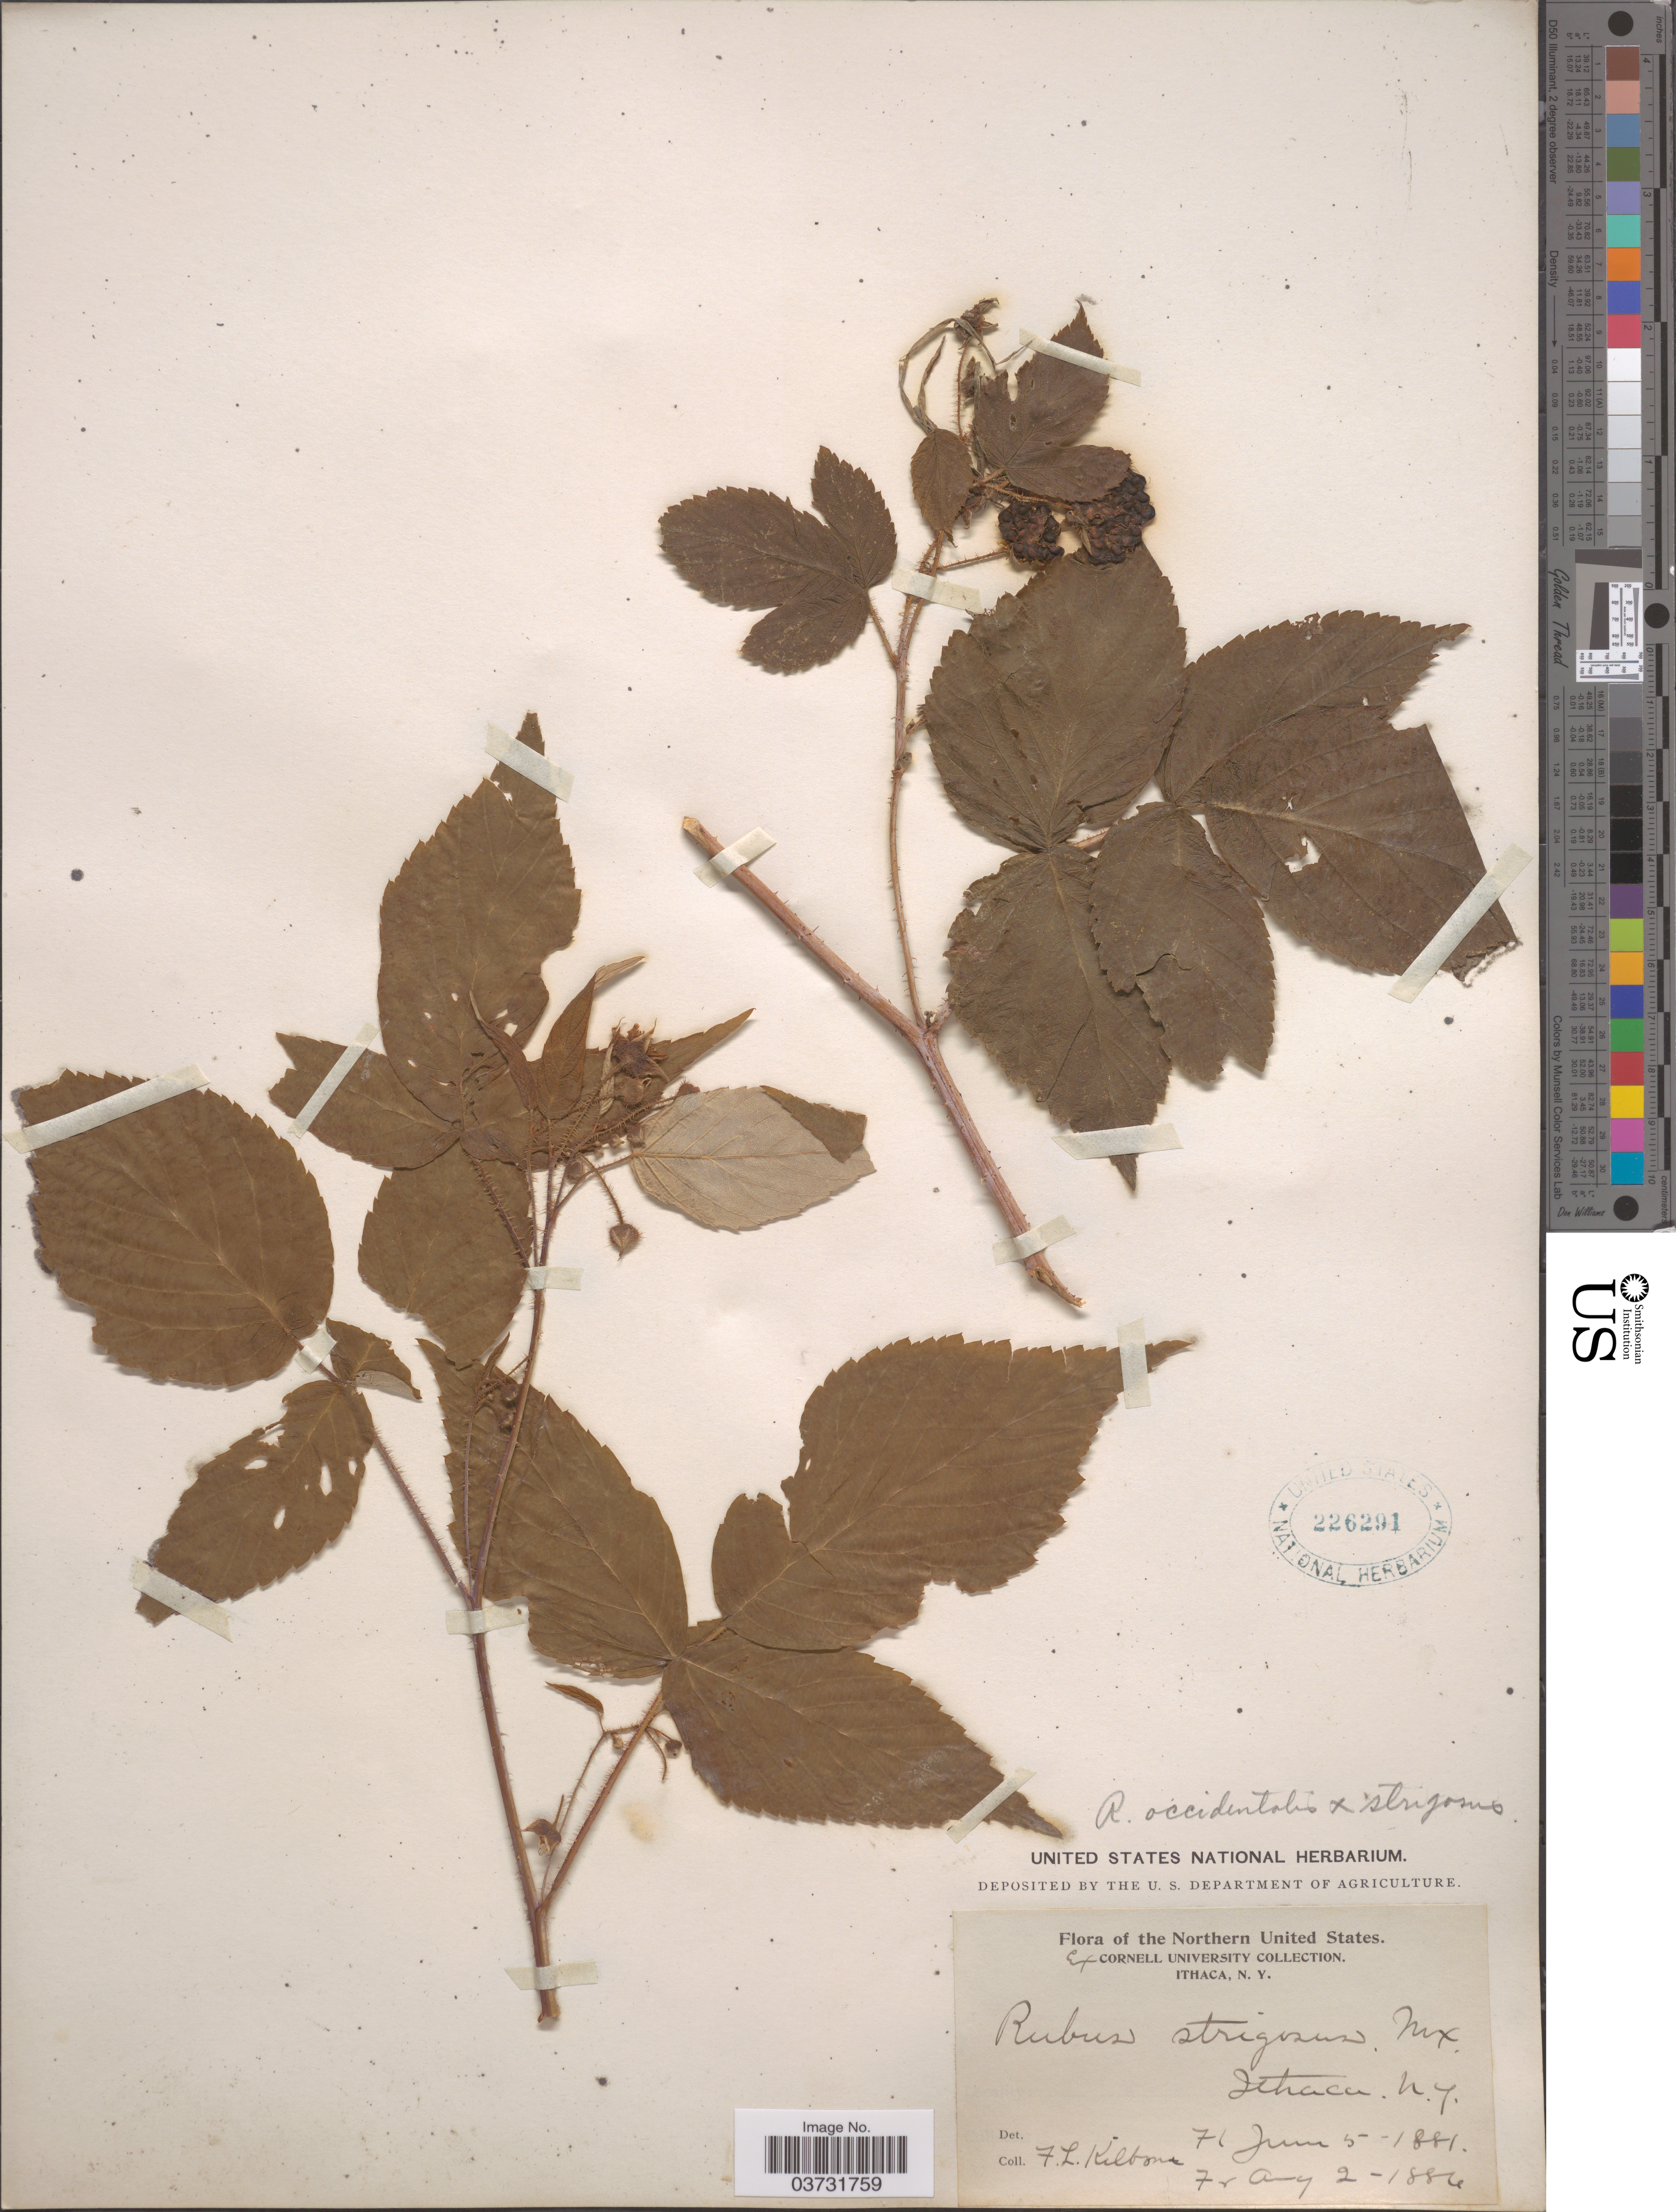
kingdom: Plantae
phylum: Tracheophyta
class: Magnoliopsida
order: Rosales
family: Rosaceae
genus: Rubus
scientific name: Rubus x neglectus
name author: Peck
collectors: F. L. Kilborne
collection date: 1881-06-05/1886-08-02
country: United States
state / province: New York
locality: Ithaca.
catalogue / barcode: US 226291